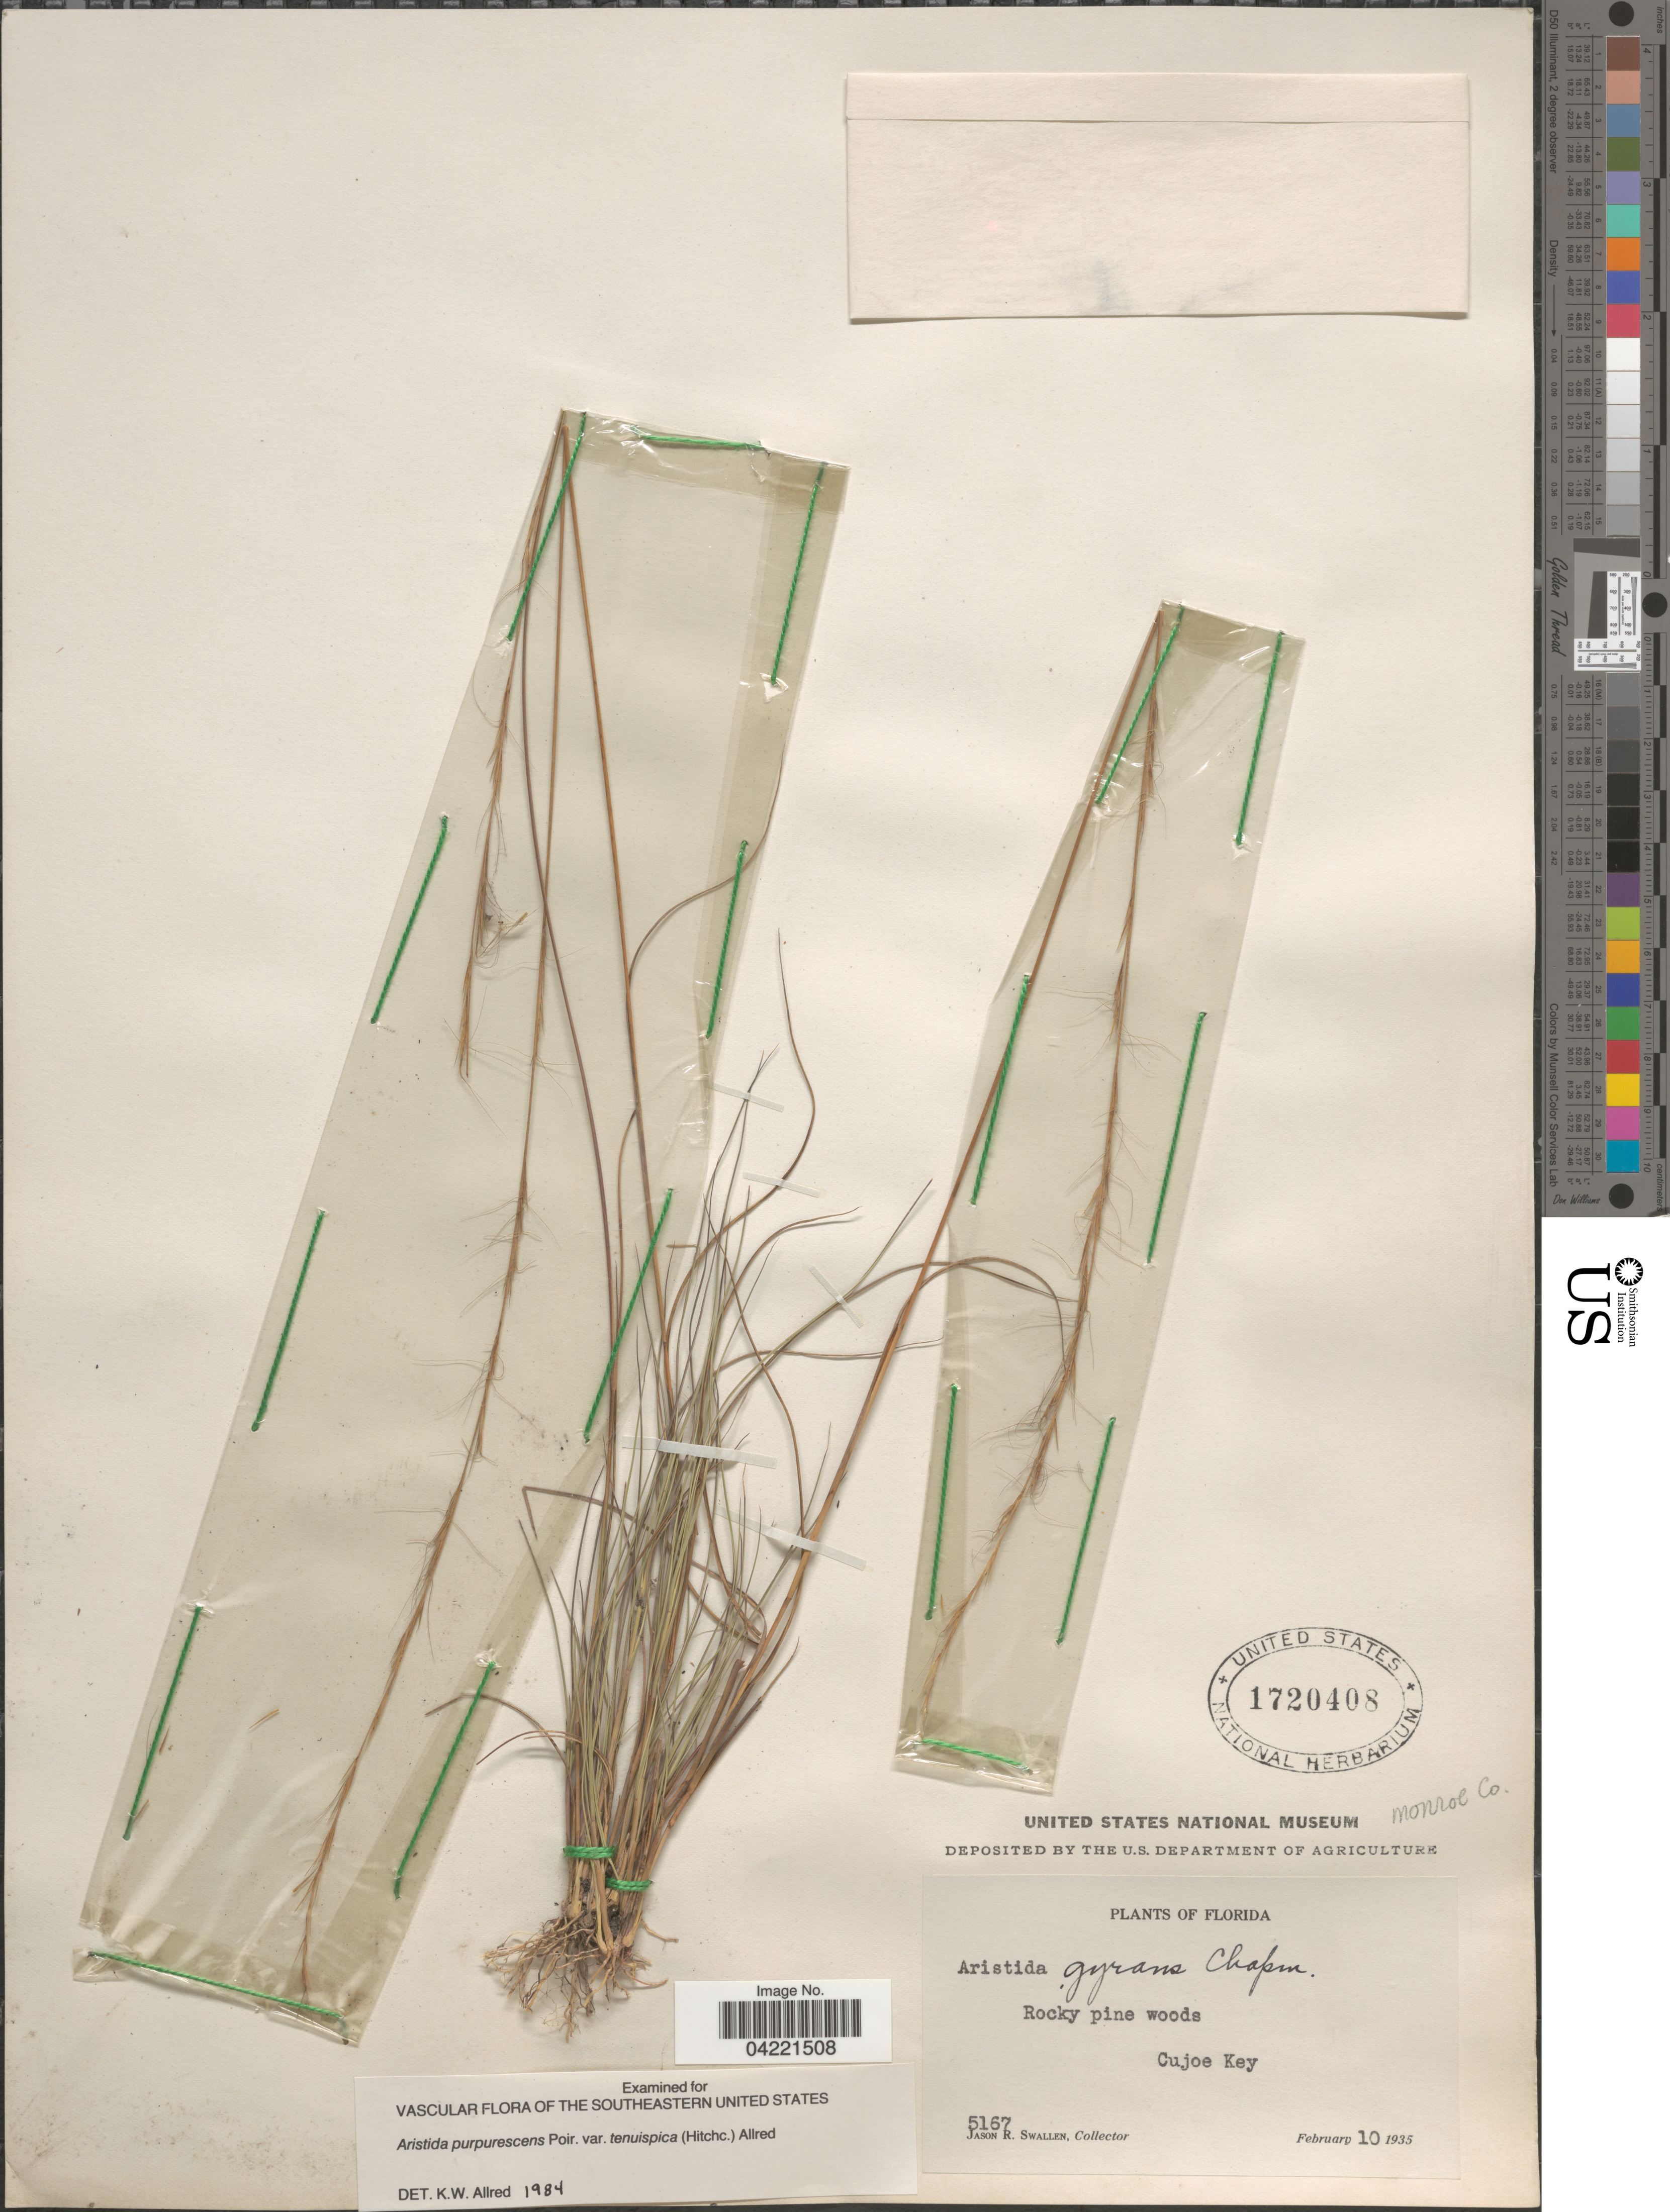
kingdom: Plantae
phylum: Tracheophyta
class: Liliopsida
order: Poales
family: Poaceae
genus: Aristida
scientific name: Aristida purpurascens var. tenuispica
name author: (Hitchc.) Allred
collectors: J. R. Swallen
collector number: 5167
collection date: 1935-02-10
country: United States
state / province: Florida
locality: Cujoe Key. Monroe Co.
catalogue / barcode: US 1720408